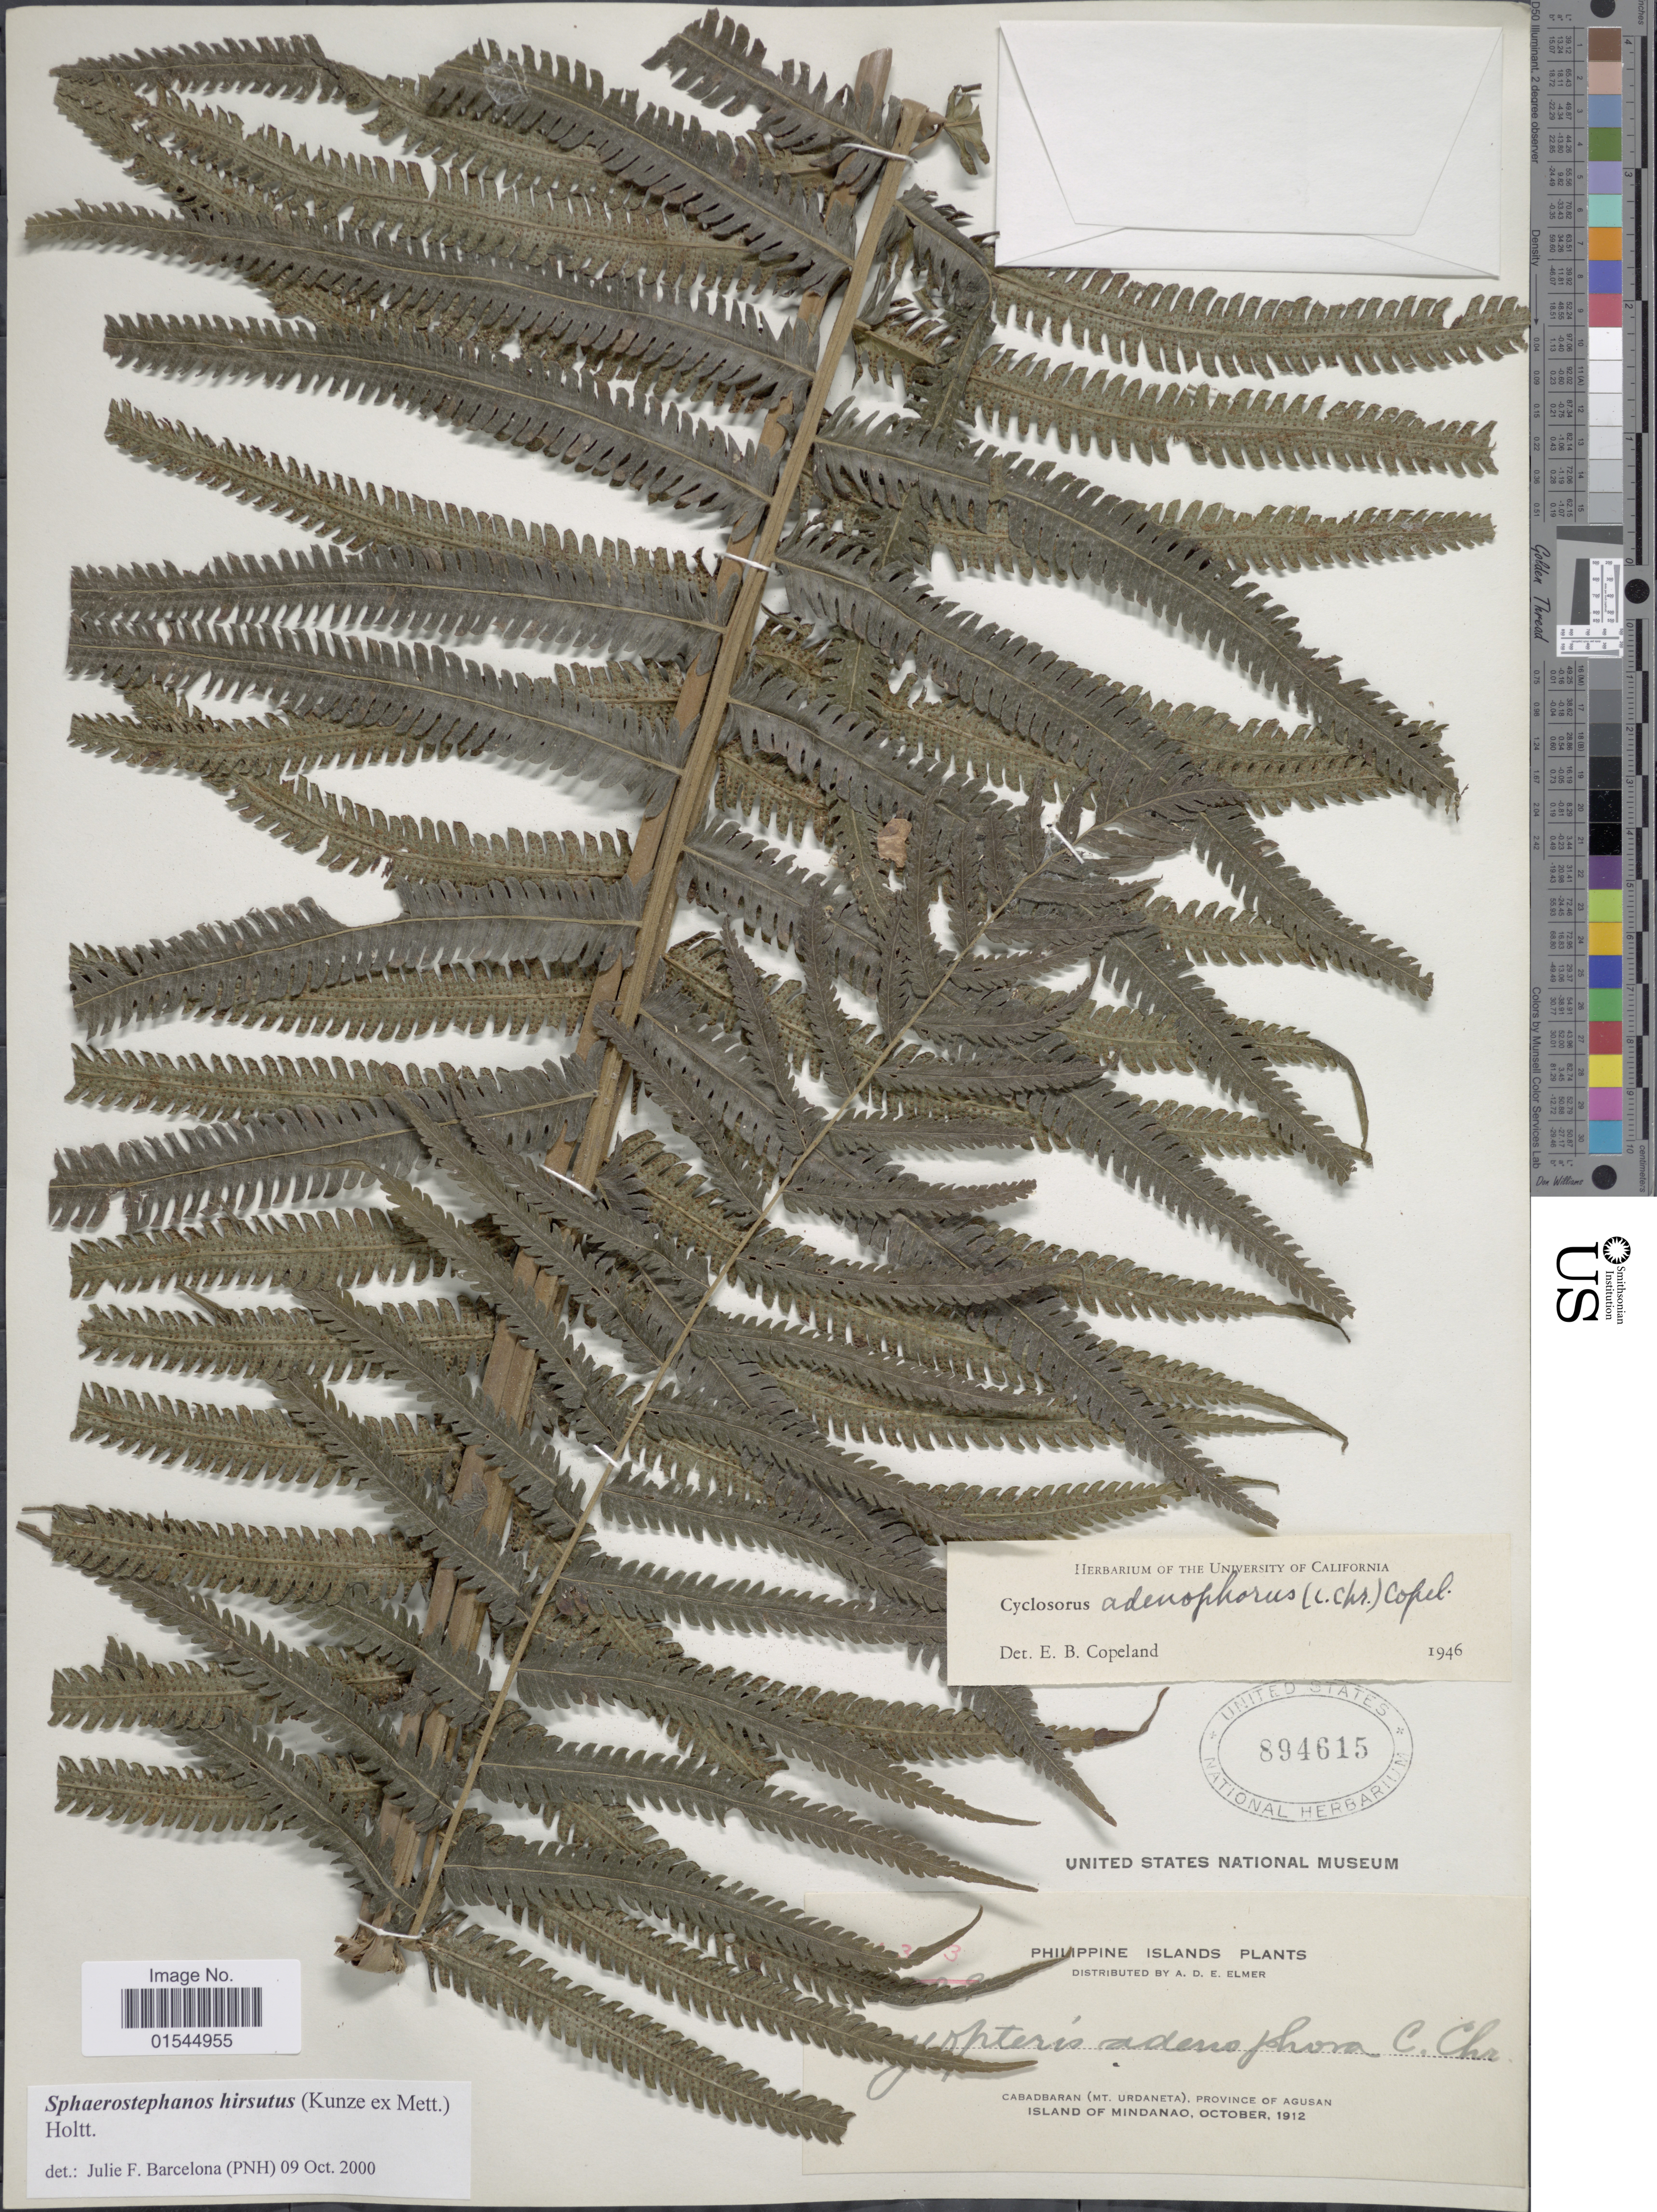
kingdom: Plantae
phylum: Tracheophyta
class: Polypodiopsida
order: Polypodiales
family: Thelypteridaceae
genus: Sphaerostephanos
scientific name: Sphaerostephanos hirsutus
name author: (Kunze ex Mett.) Holttum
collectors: A. D. E. Elmer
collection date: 1912-10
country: Philippines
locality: Cabadbaran (Mt. Urdaneta), Province of Agusan. Island of Mindanao.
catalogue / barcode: US 894615